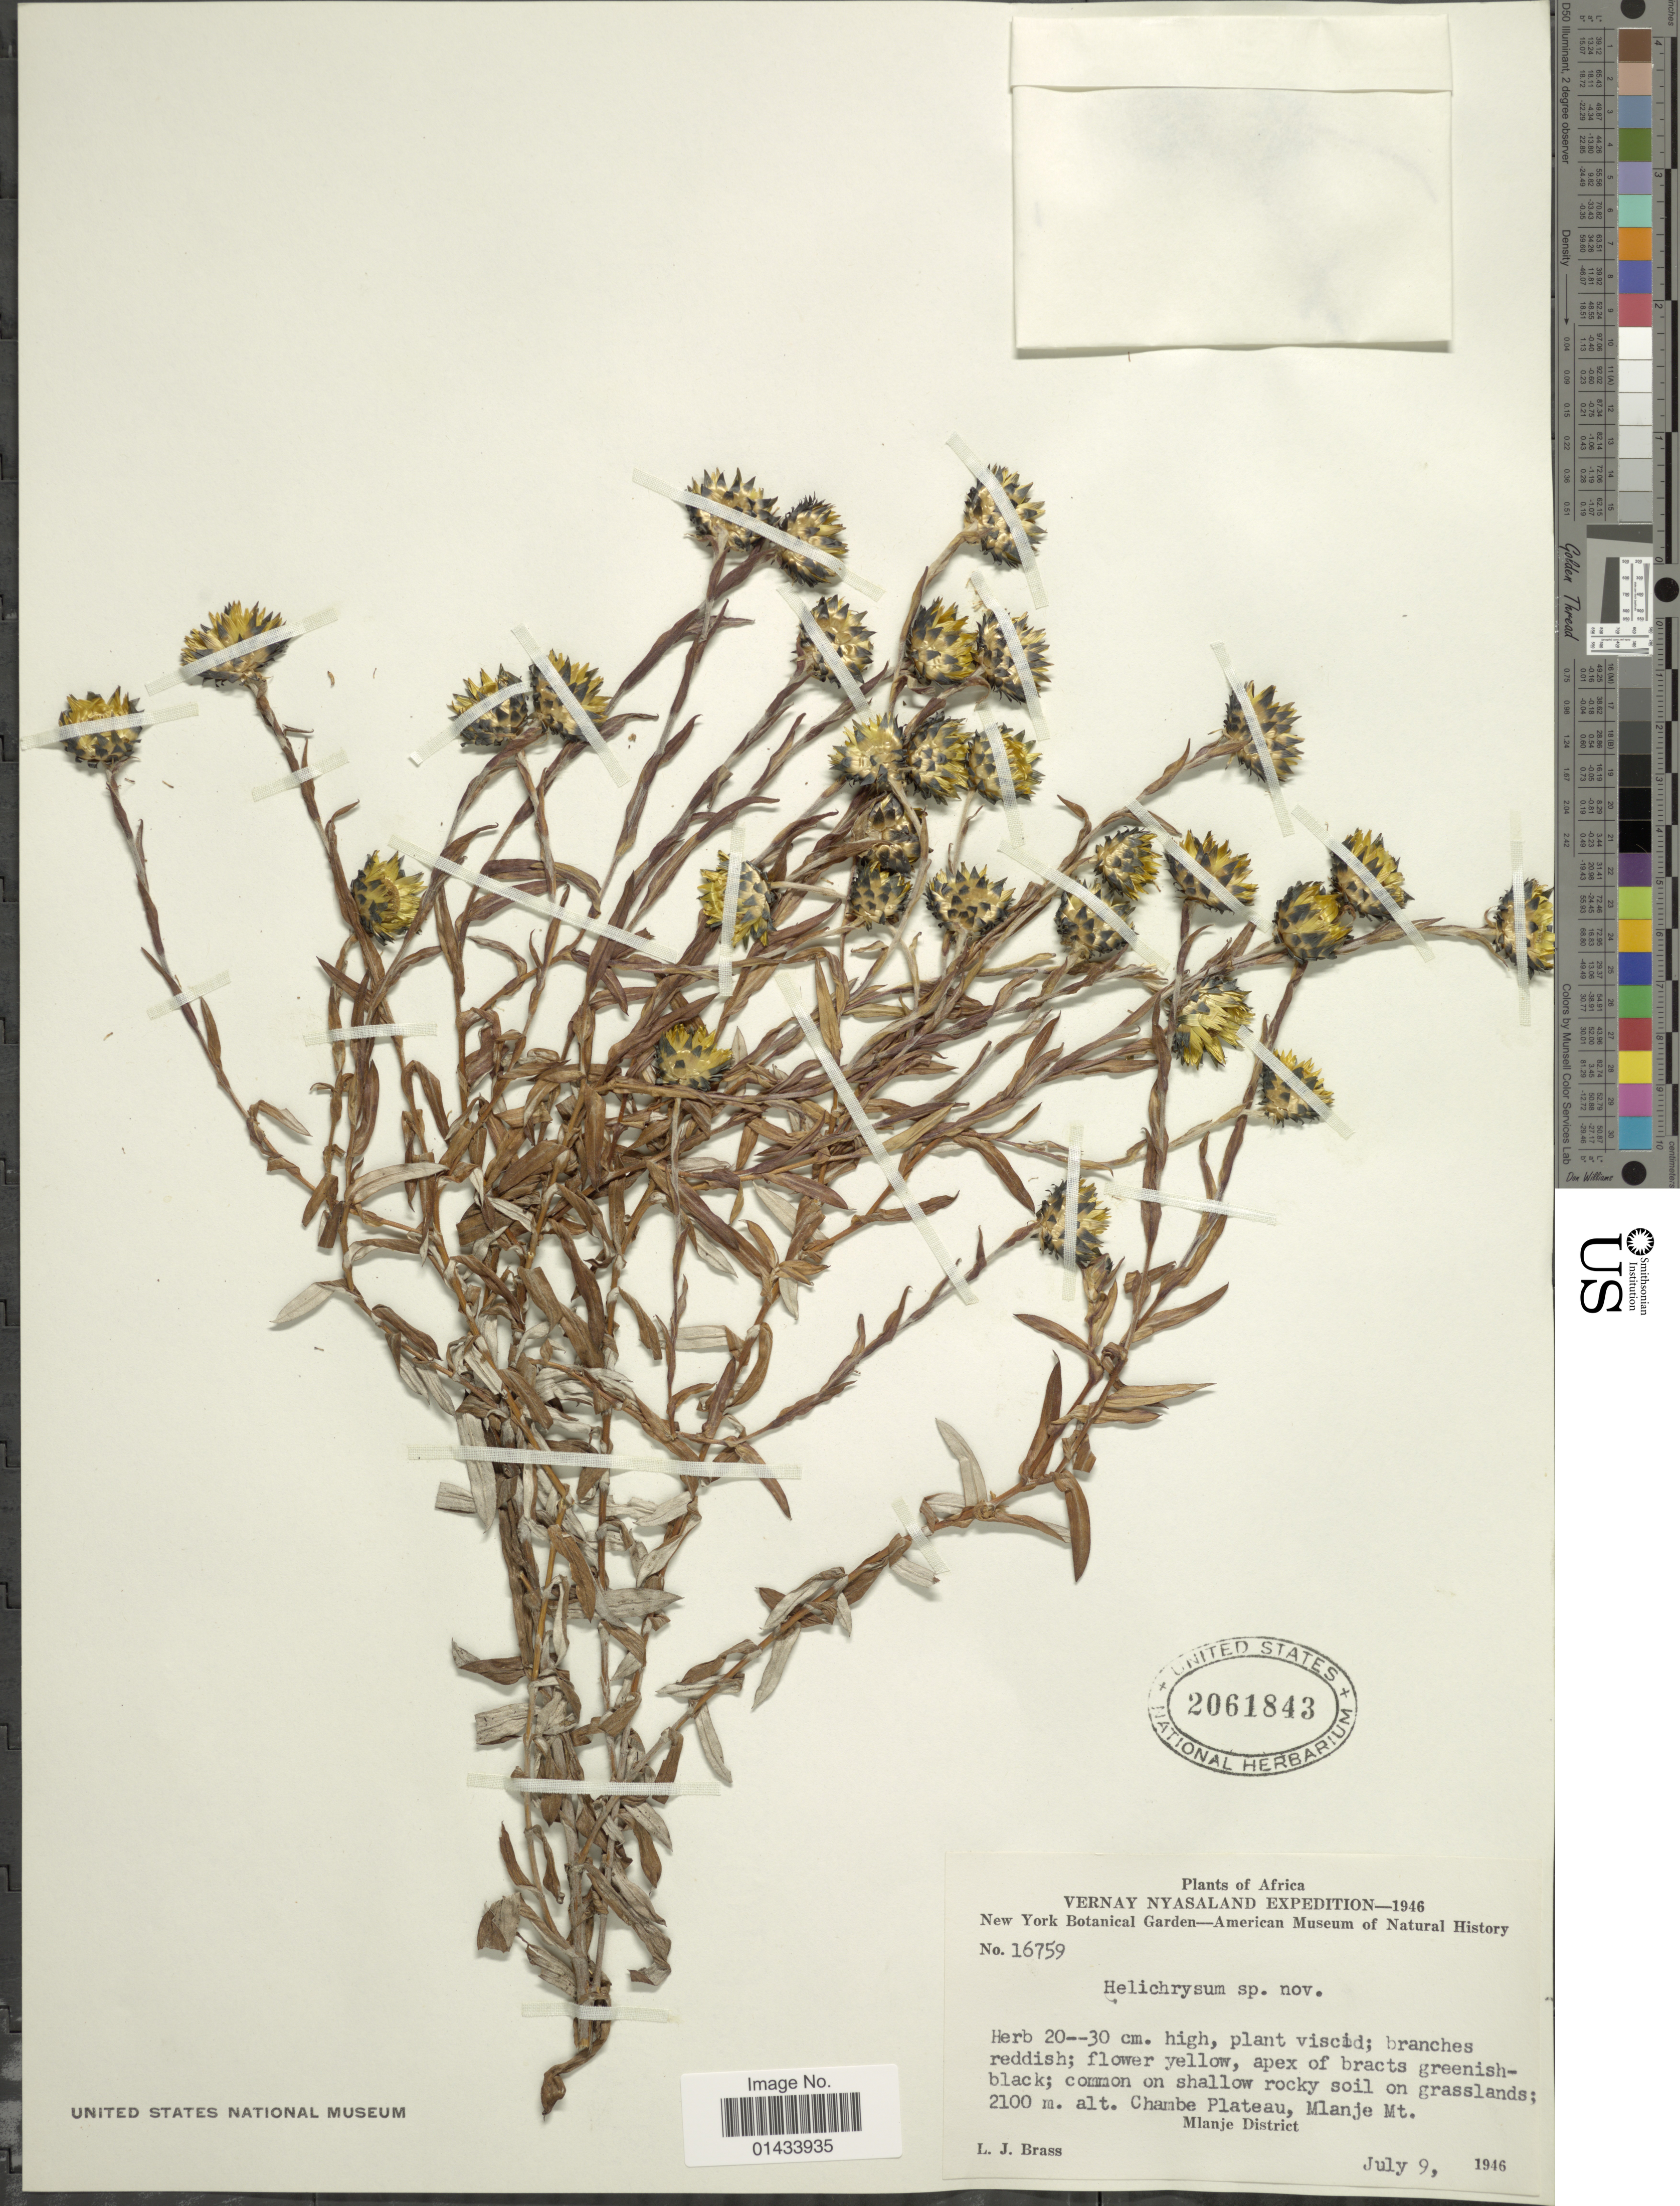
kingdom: Plantae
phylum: Tracheophyta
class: Magnoliopsida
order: Asterales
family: Asteraceae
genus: Helichrysum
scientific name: Helichrysum sp.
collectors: L. J. Brass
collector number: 16759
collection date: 1946-07-09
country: Malawi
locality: Africa, Vernay Nyasaland, common on shallow rocky soil on grasslands, Chambe Plateau, Mlanje Mt., Mlanje District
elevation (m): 2100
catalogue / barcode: US 2061843